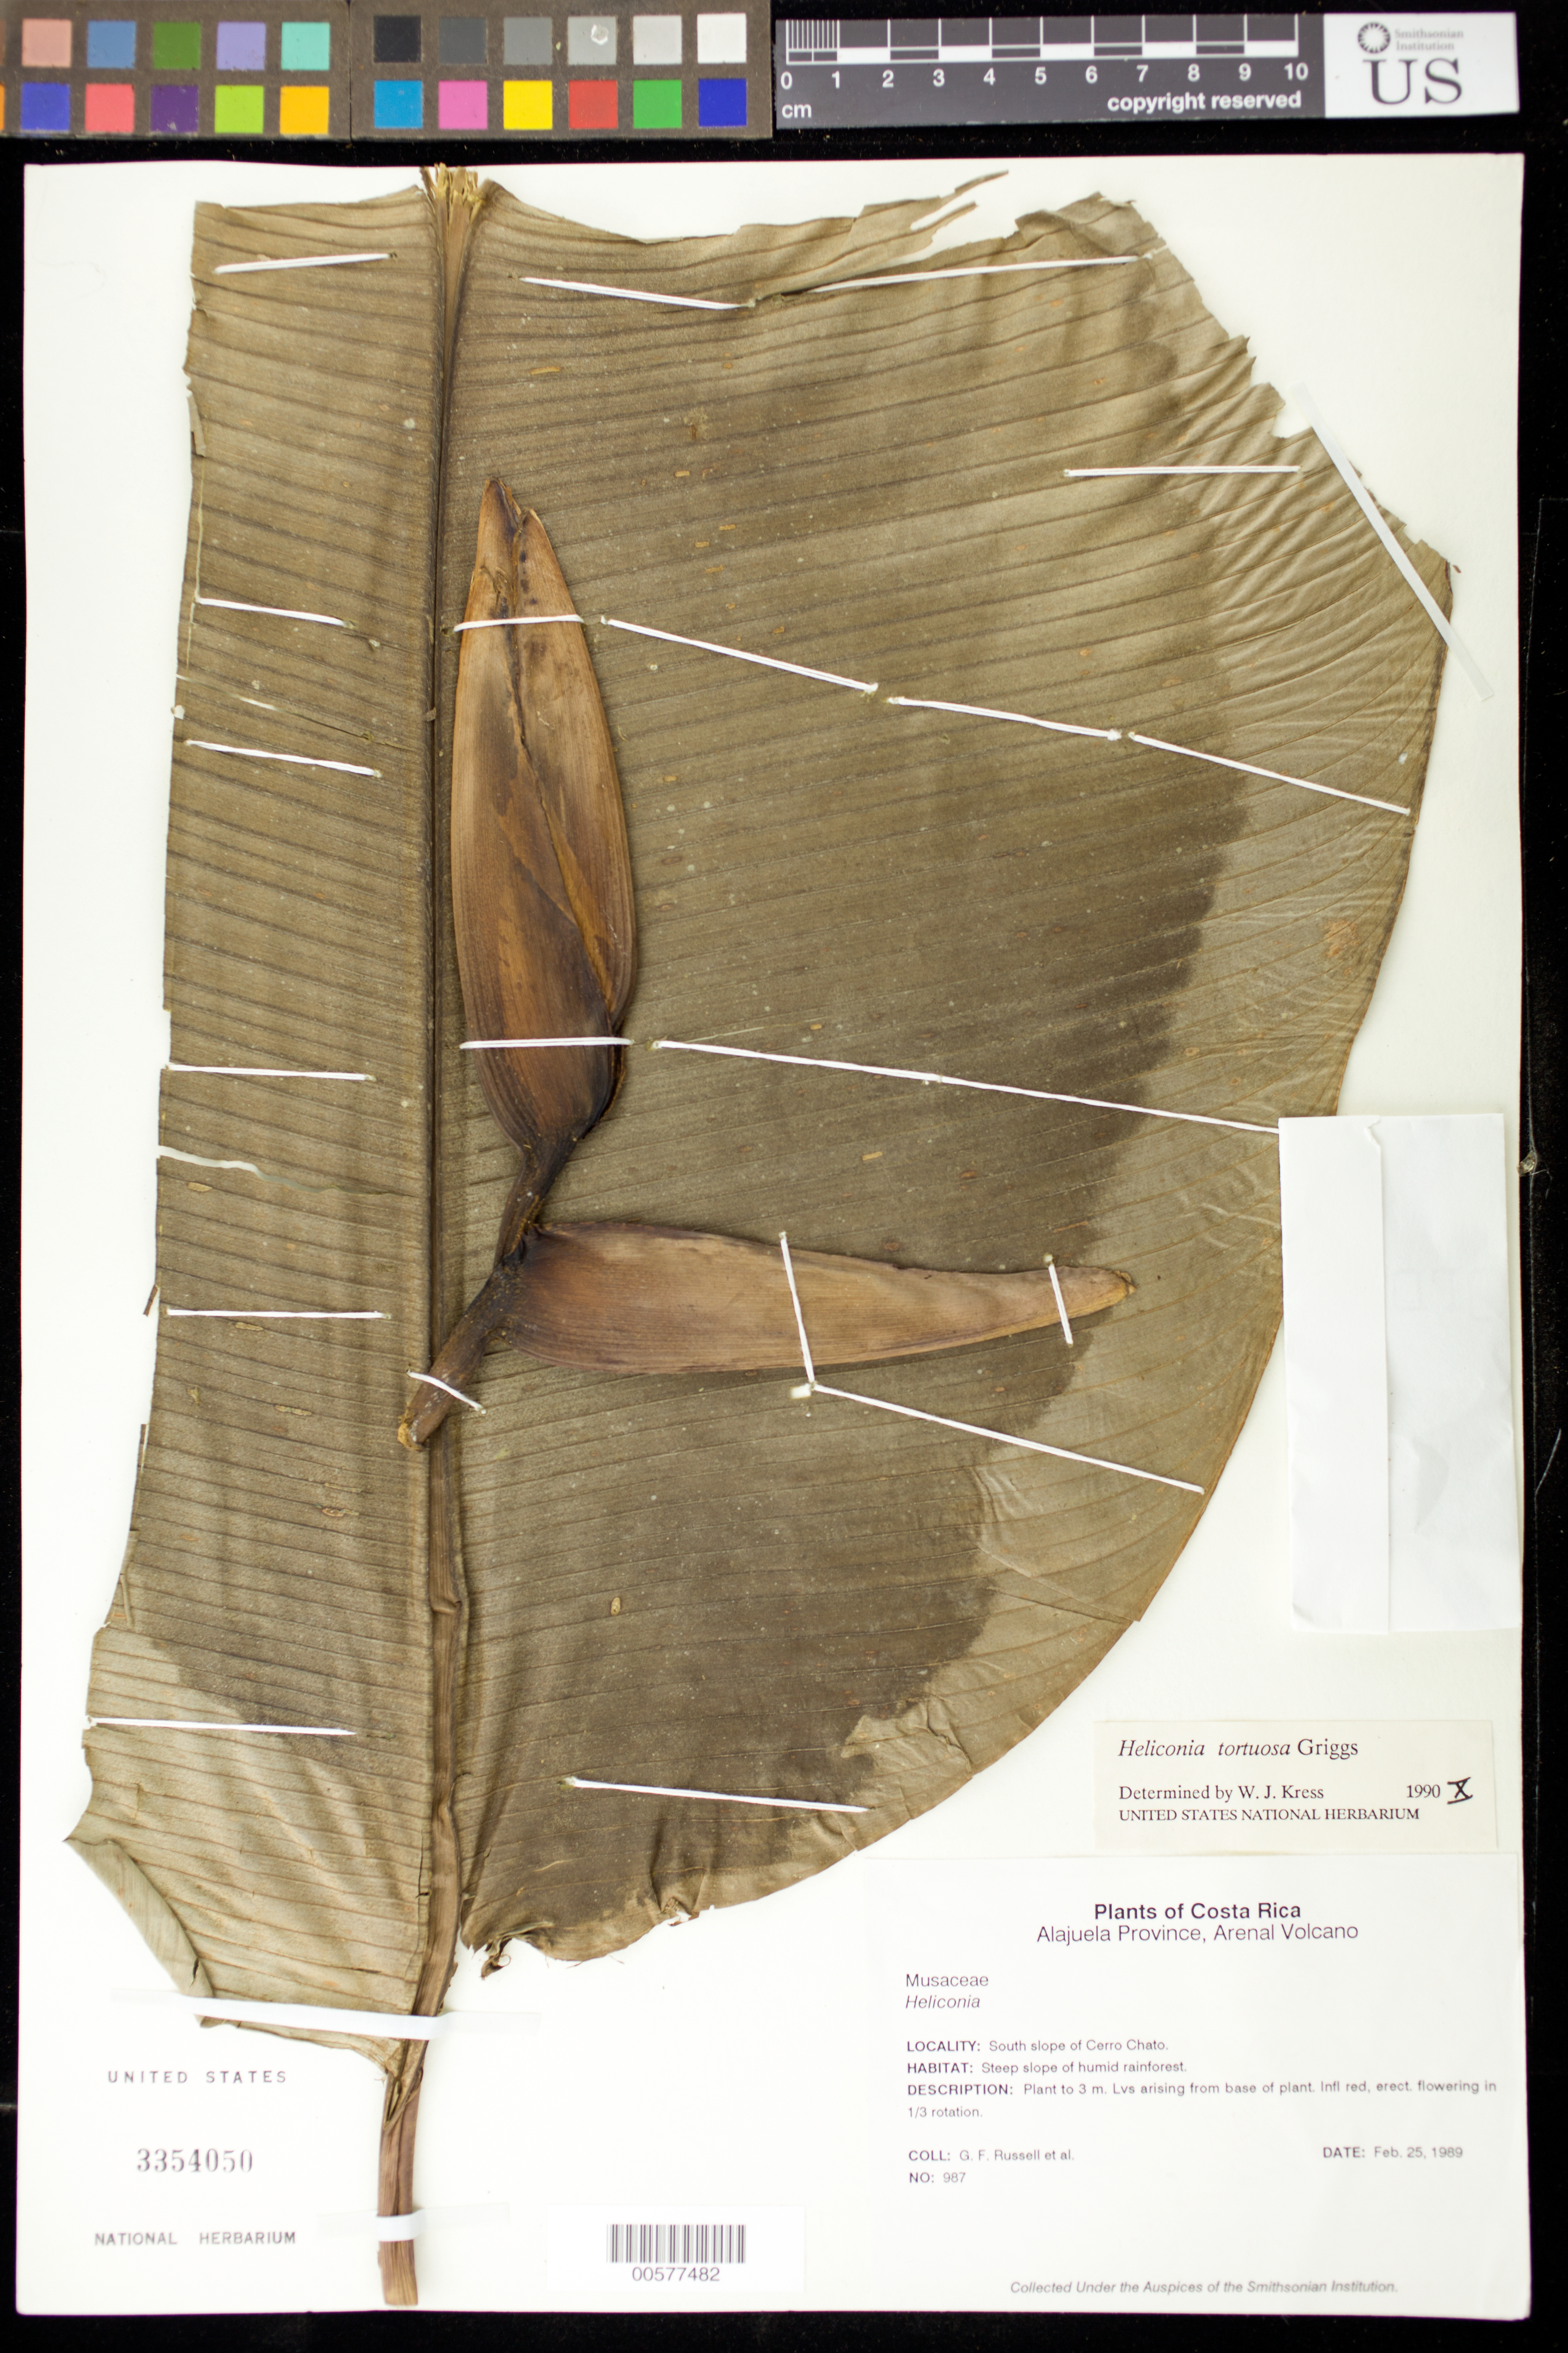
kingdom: Plantae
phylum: Tracheophyta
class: Liliopsida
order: Zingiberales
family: Heliconiaceae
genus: Heliconia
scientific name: Heliconia tortuosa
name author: R.F. Griggs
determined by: Kress, W. J., (US), Smithsonian Institution - National Museum of Natural History (UNITED STATES)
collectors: V. Funk & et al.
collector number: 987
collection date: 1989-02-25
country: Costa Rica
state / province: Alajuela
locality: South slope of Cerro Chato.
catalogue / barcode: US 3354050